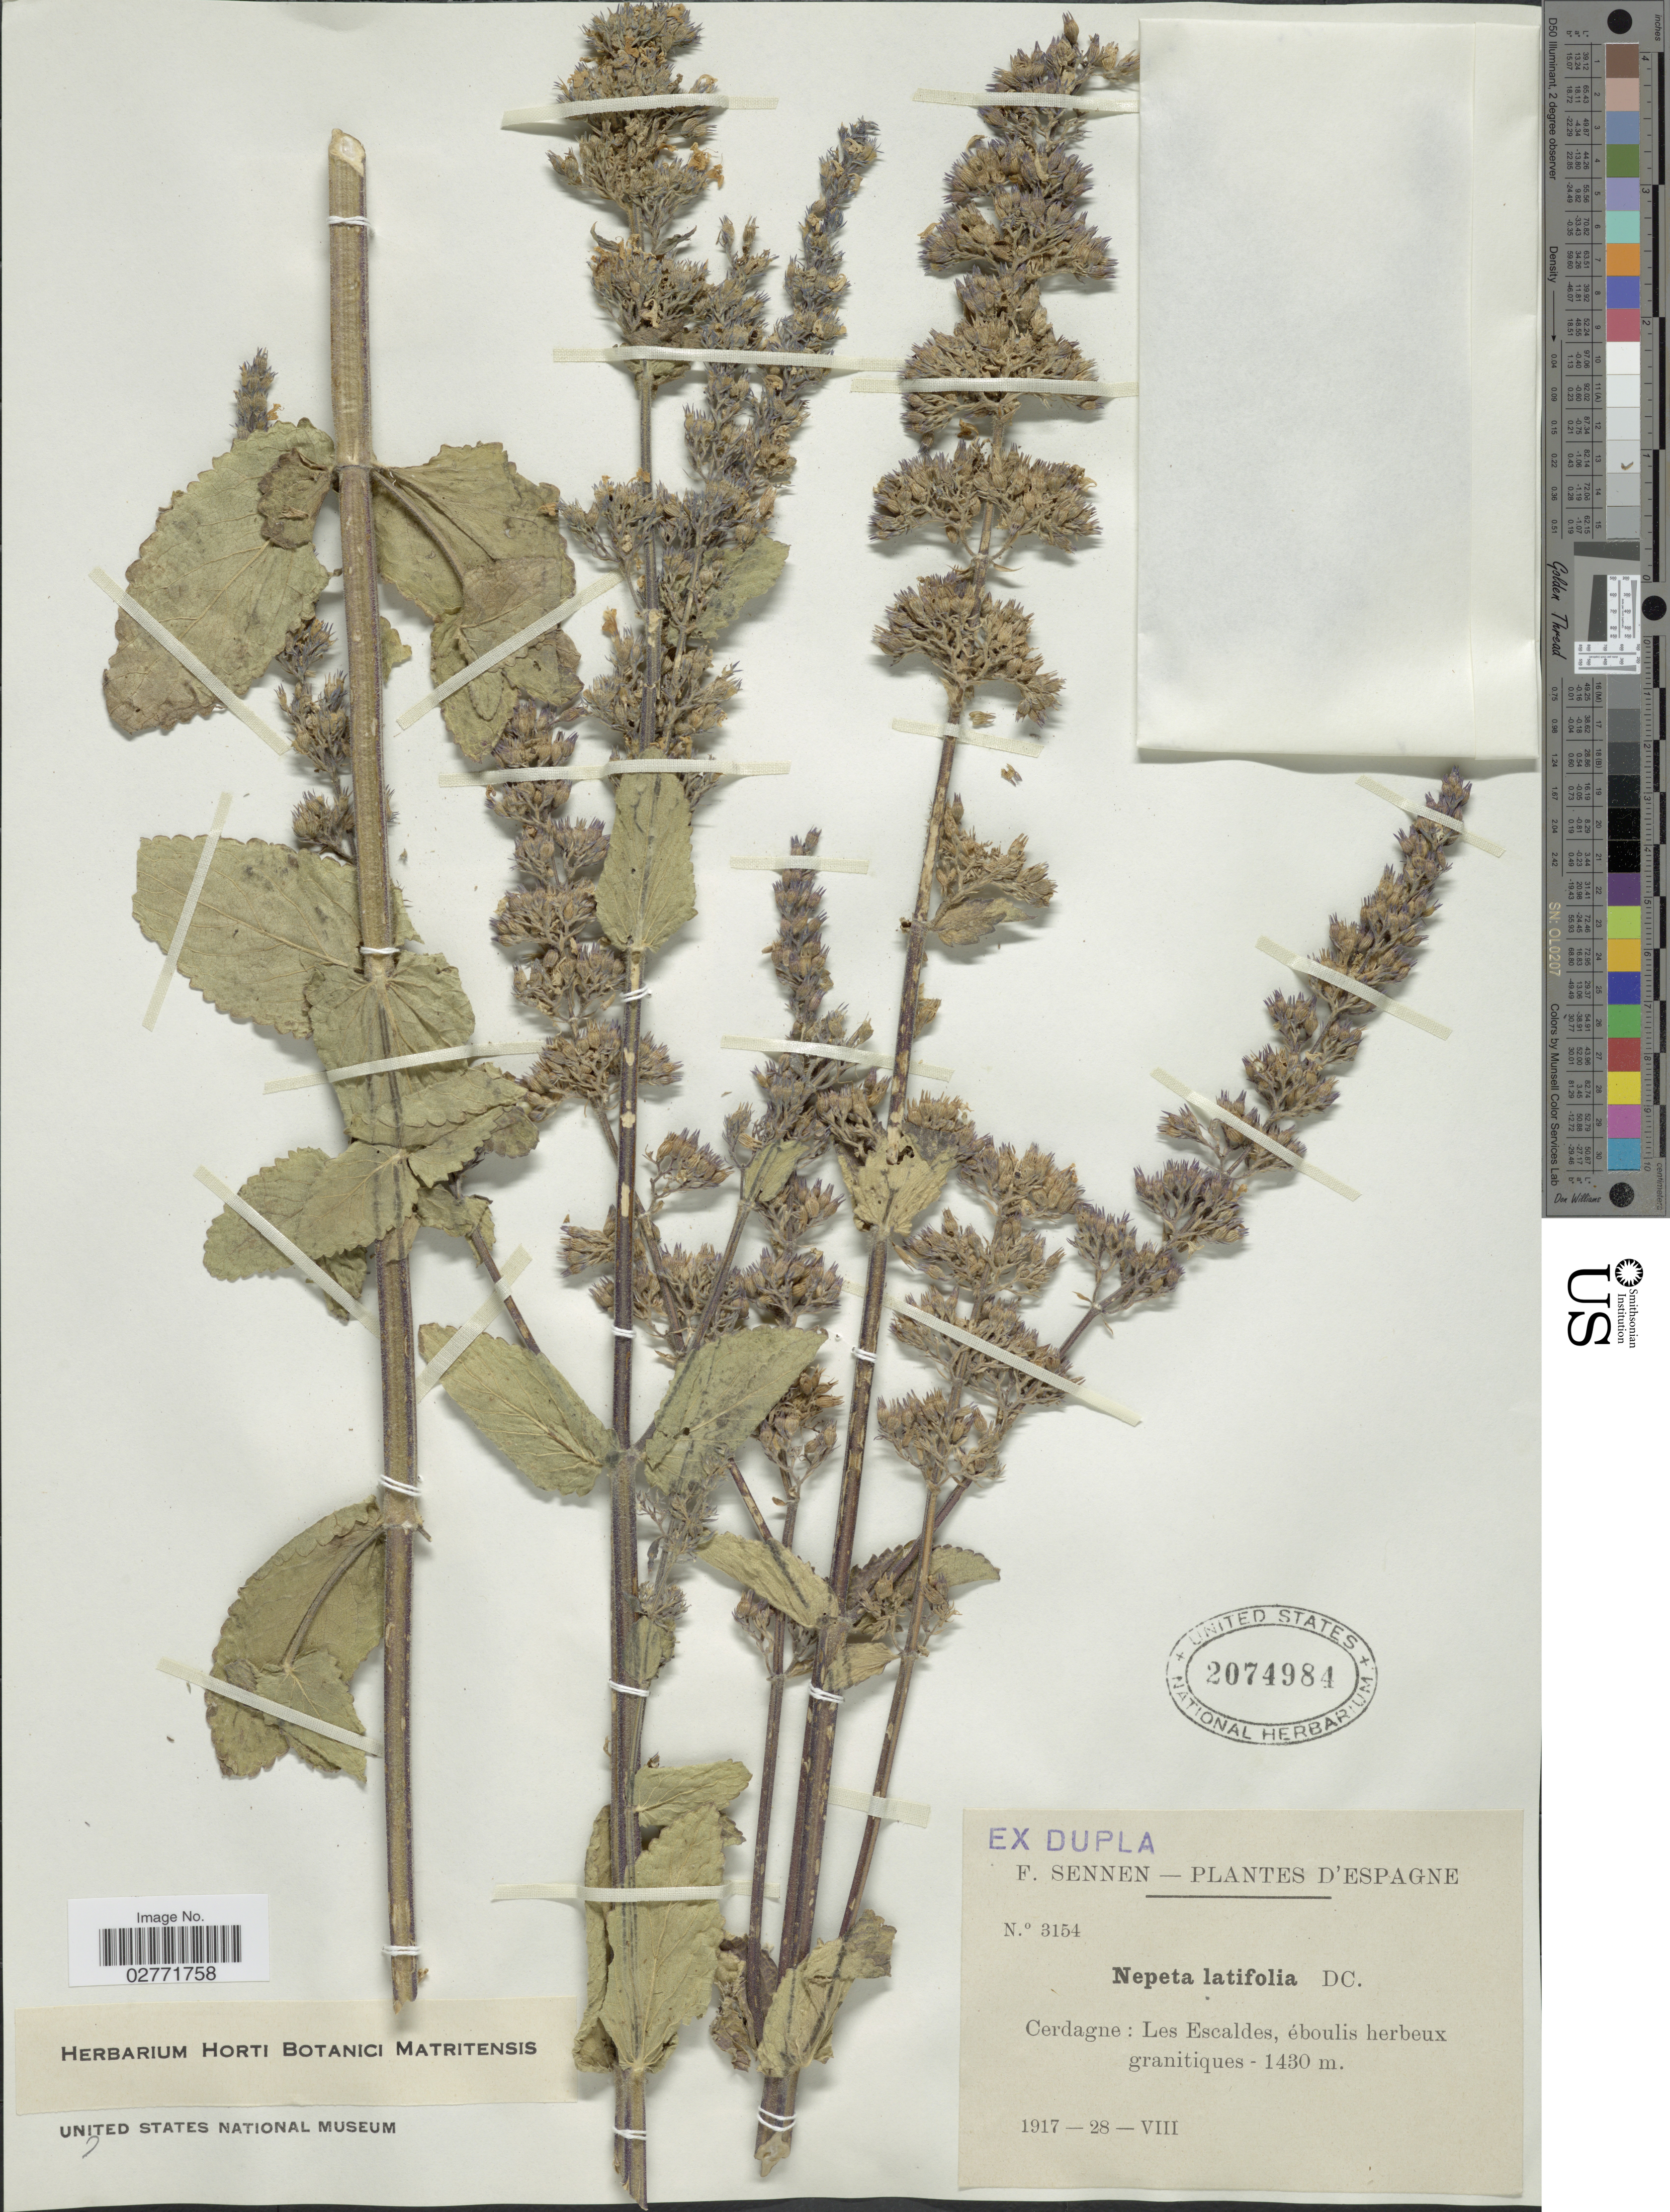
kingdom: Plantae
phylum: Tracheophyta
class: Magnoliopsida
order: Lamiales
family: Lamiaceae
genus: Nepeta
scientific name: Nepeta latifolia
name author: DC.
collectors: E. Sennen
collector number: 3154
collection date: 1917-08-28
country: Spain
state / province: Islas Baleares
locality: Espagne. Cerdagne: Les Escaldes, éboulis herbeux granitiques.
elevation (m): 1430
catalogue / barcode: US 2074984